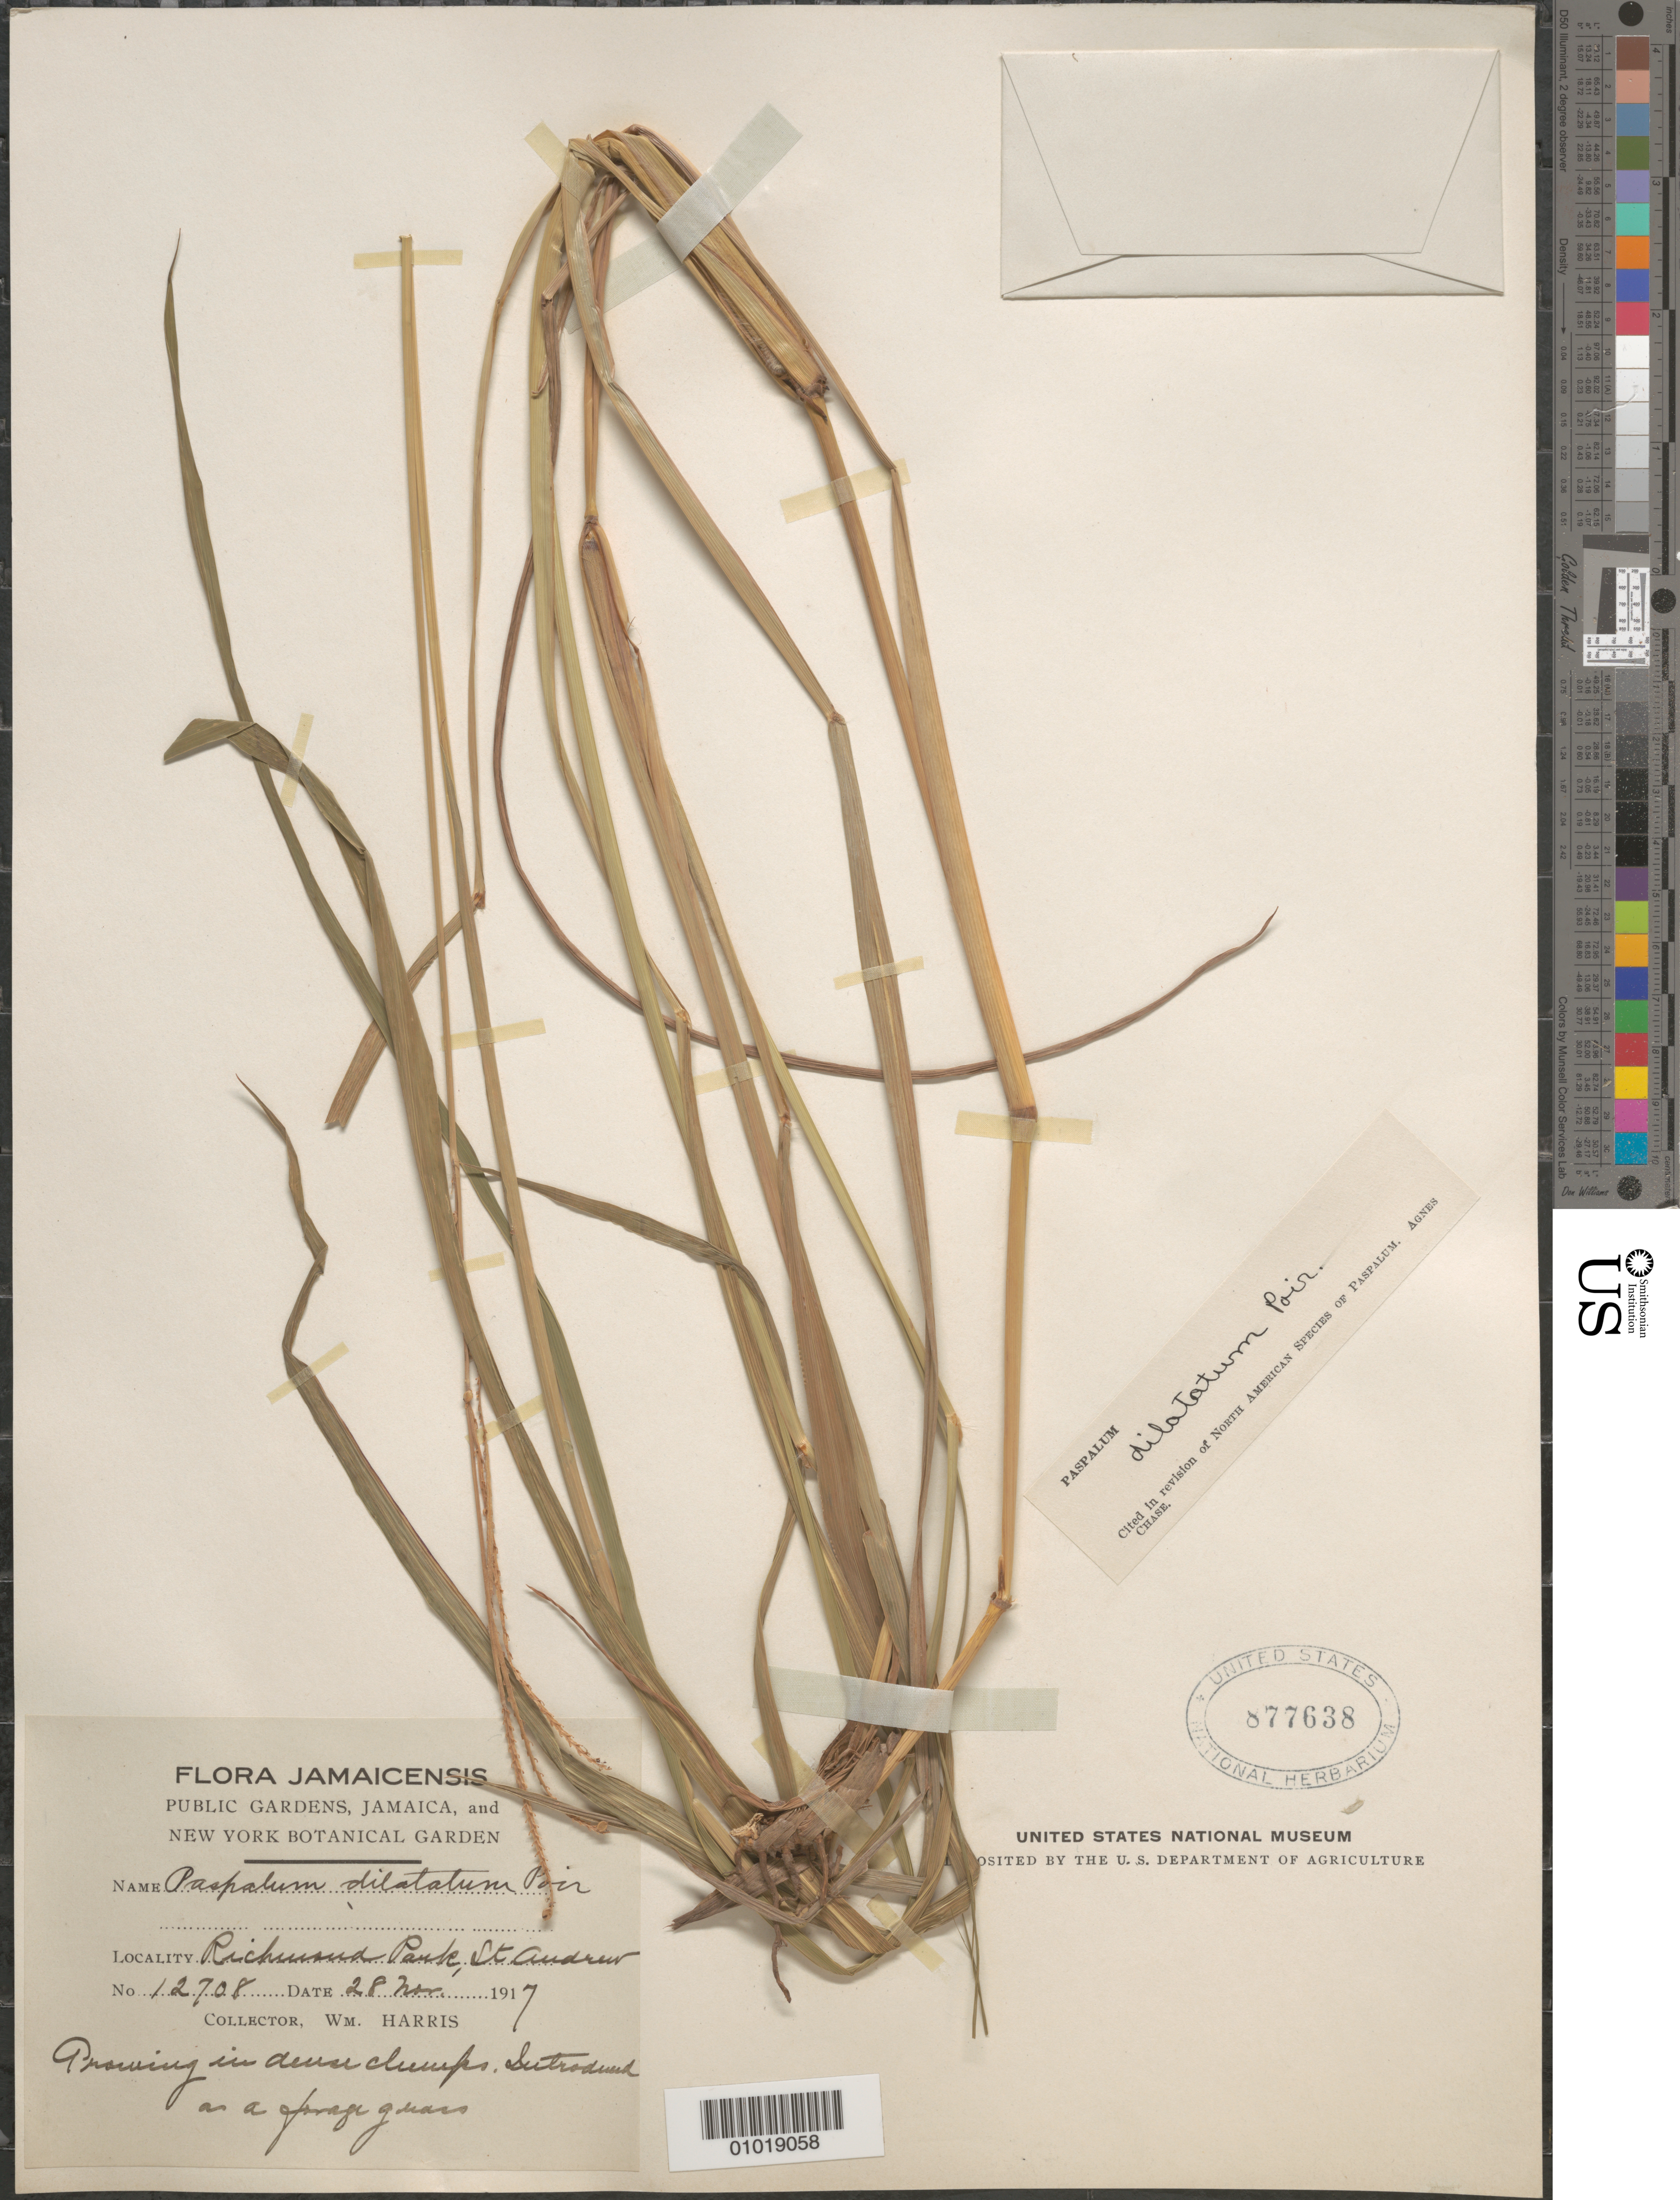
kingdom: Plantae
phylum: Tracheophyta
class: Liliopsida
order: Poales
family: Poaceae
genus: Paspalum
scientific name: Paspalum dilatatum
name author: Poir.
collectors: W. Harris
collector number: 12708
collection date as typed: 28 Nov 1917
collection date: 1917-11-28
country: Jamaica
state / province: Saint Andrew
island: Jamaica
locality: Richmond Park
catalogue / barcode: US 877638